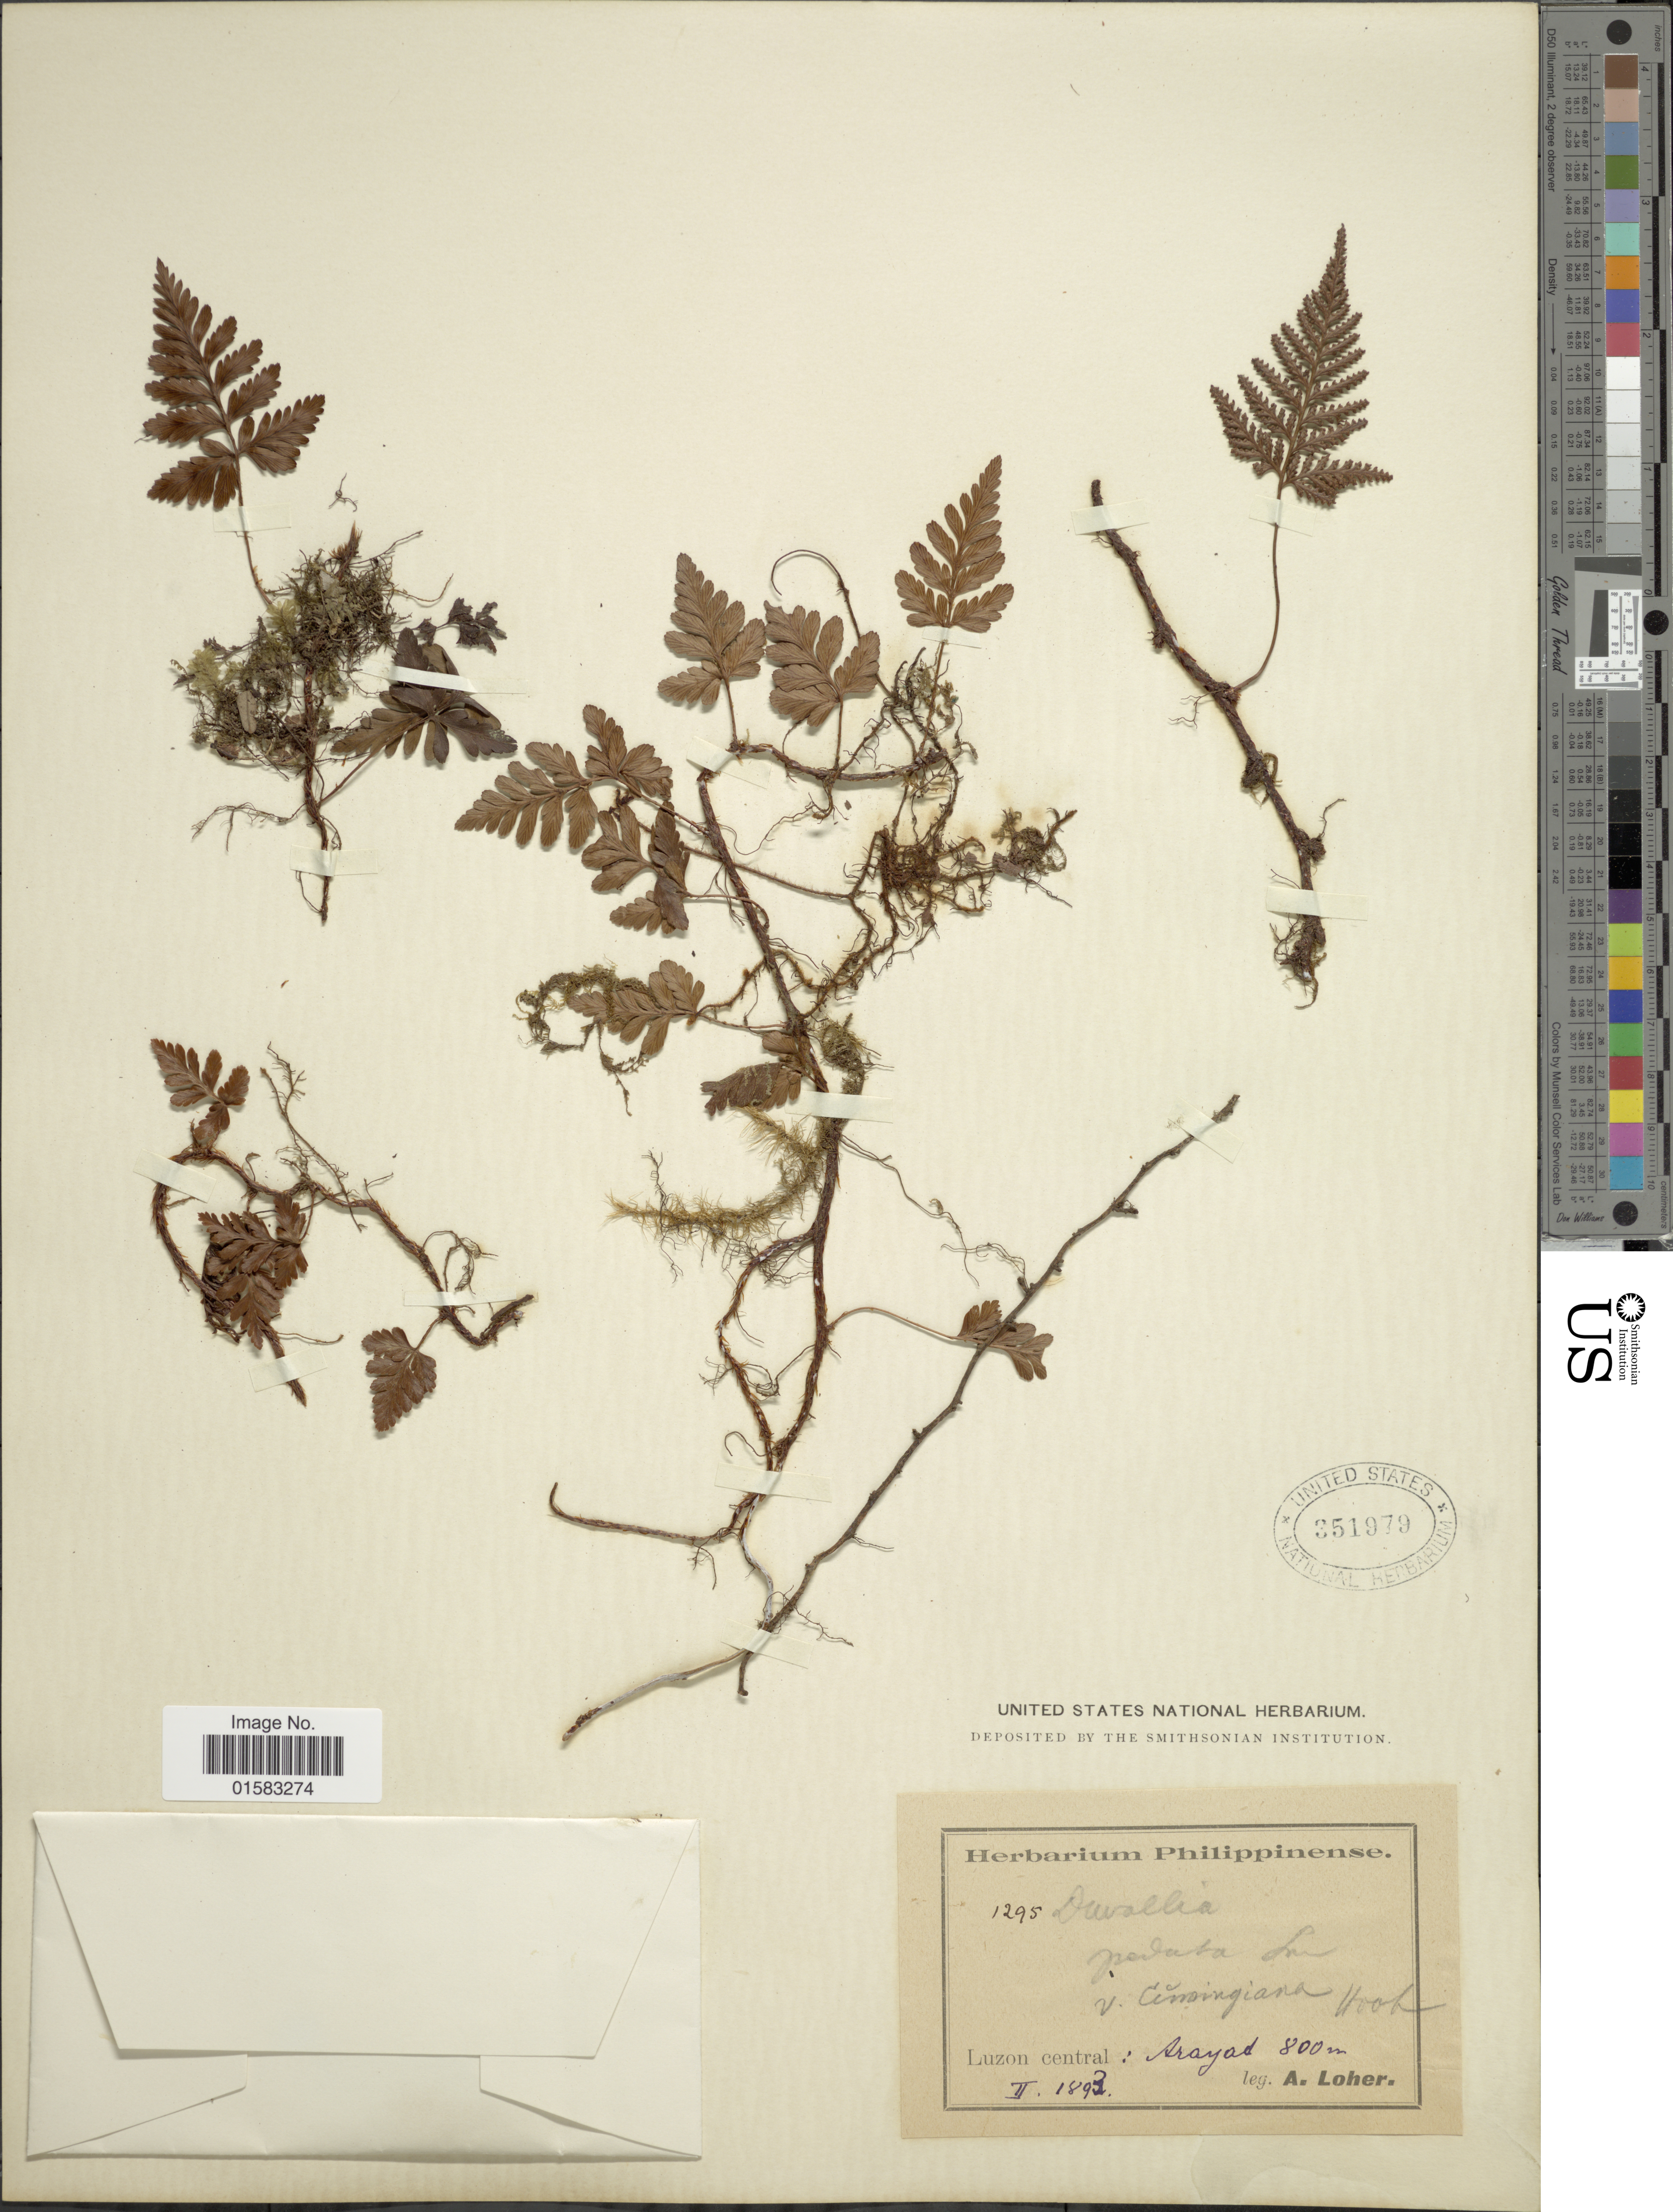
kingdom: Plantae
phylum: Tracheophyta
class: Polypodiopsida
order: Polypodiales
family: Davalliaceae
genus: Davallia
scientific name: Davallia repens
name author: (L. f.) Kuhn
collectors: A. Loher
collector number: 1295?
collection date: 1893-02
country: Philippines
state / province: Central Luzon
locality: Arayad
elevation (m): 800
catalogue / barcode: US 351979